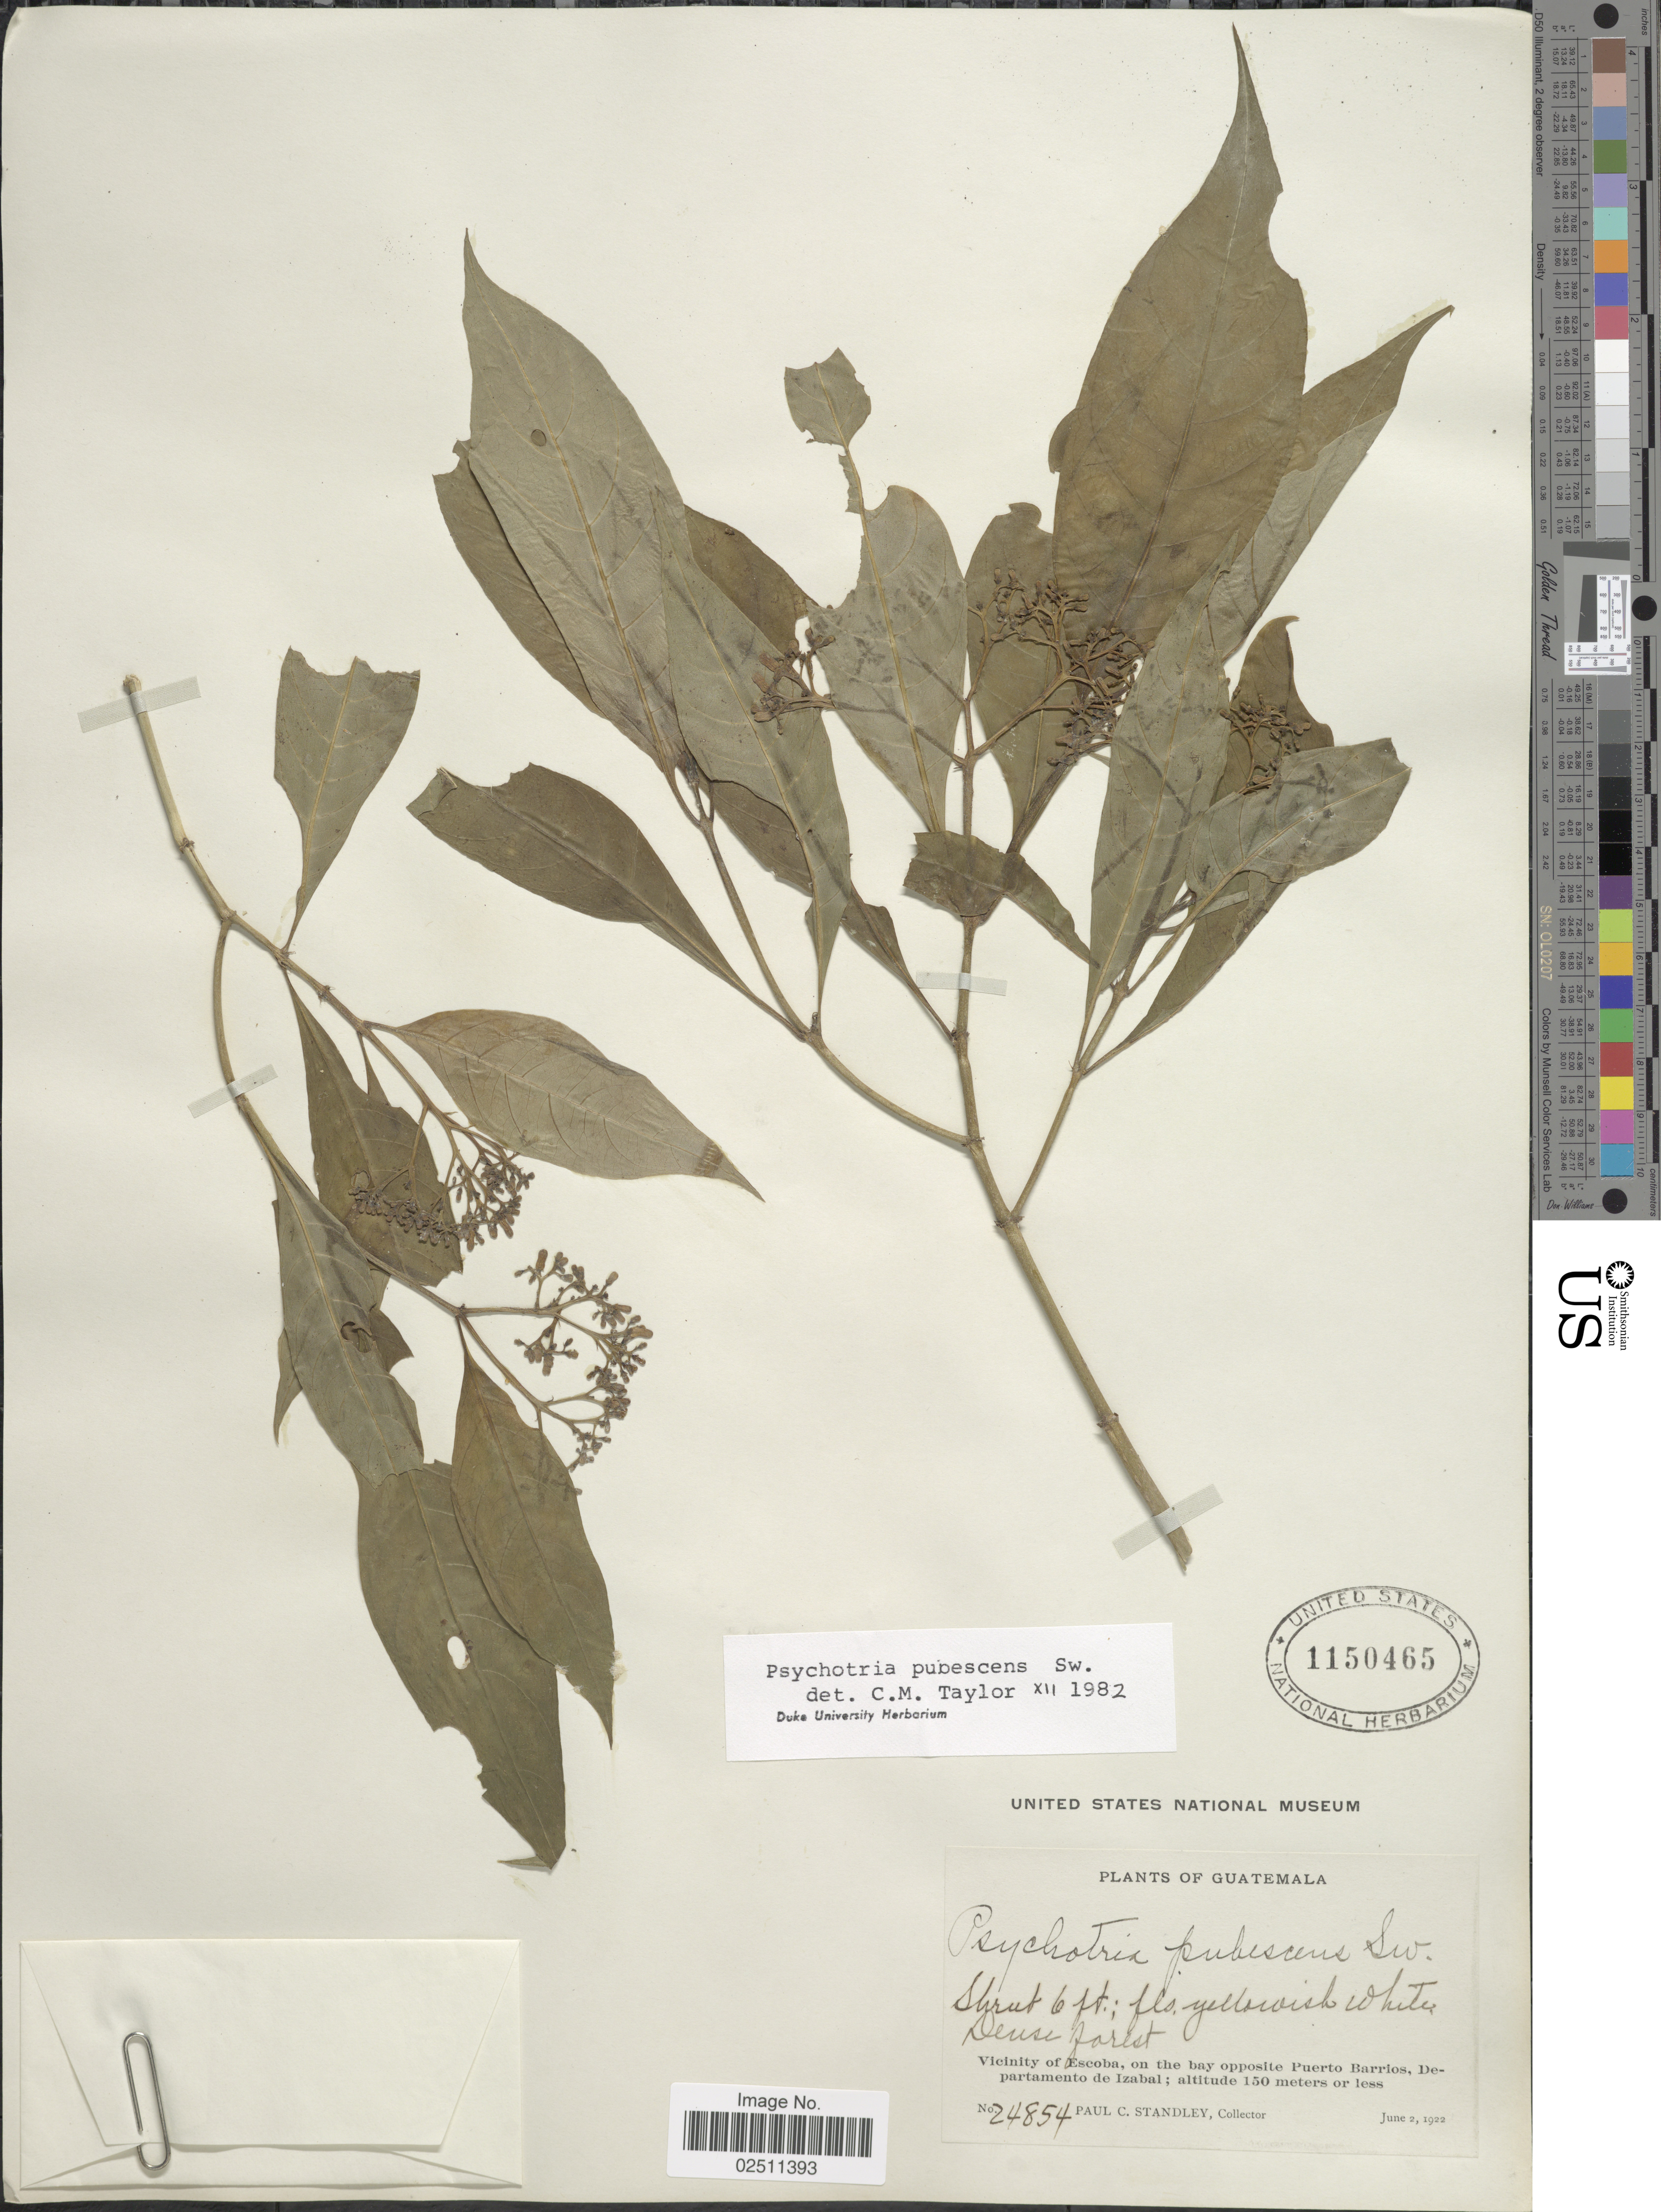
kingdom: Plantae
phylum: Tracheophyta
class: Magnoliopsida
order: Gentianales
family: Rubiaceae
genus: Psychotria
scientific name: Psychotria pubescens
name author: Sw.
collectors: P. C. Standley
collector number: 24854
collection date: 1922-06-02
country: Guatemala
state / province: Izabal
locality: Vicinity of Escoba, on the bay opposite Puerto Barrios, Departamento de Izabal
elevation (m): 150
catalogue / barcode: US 1150465